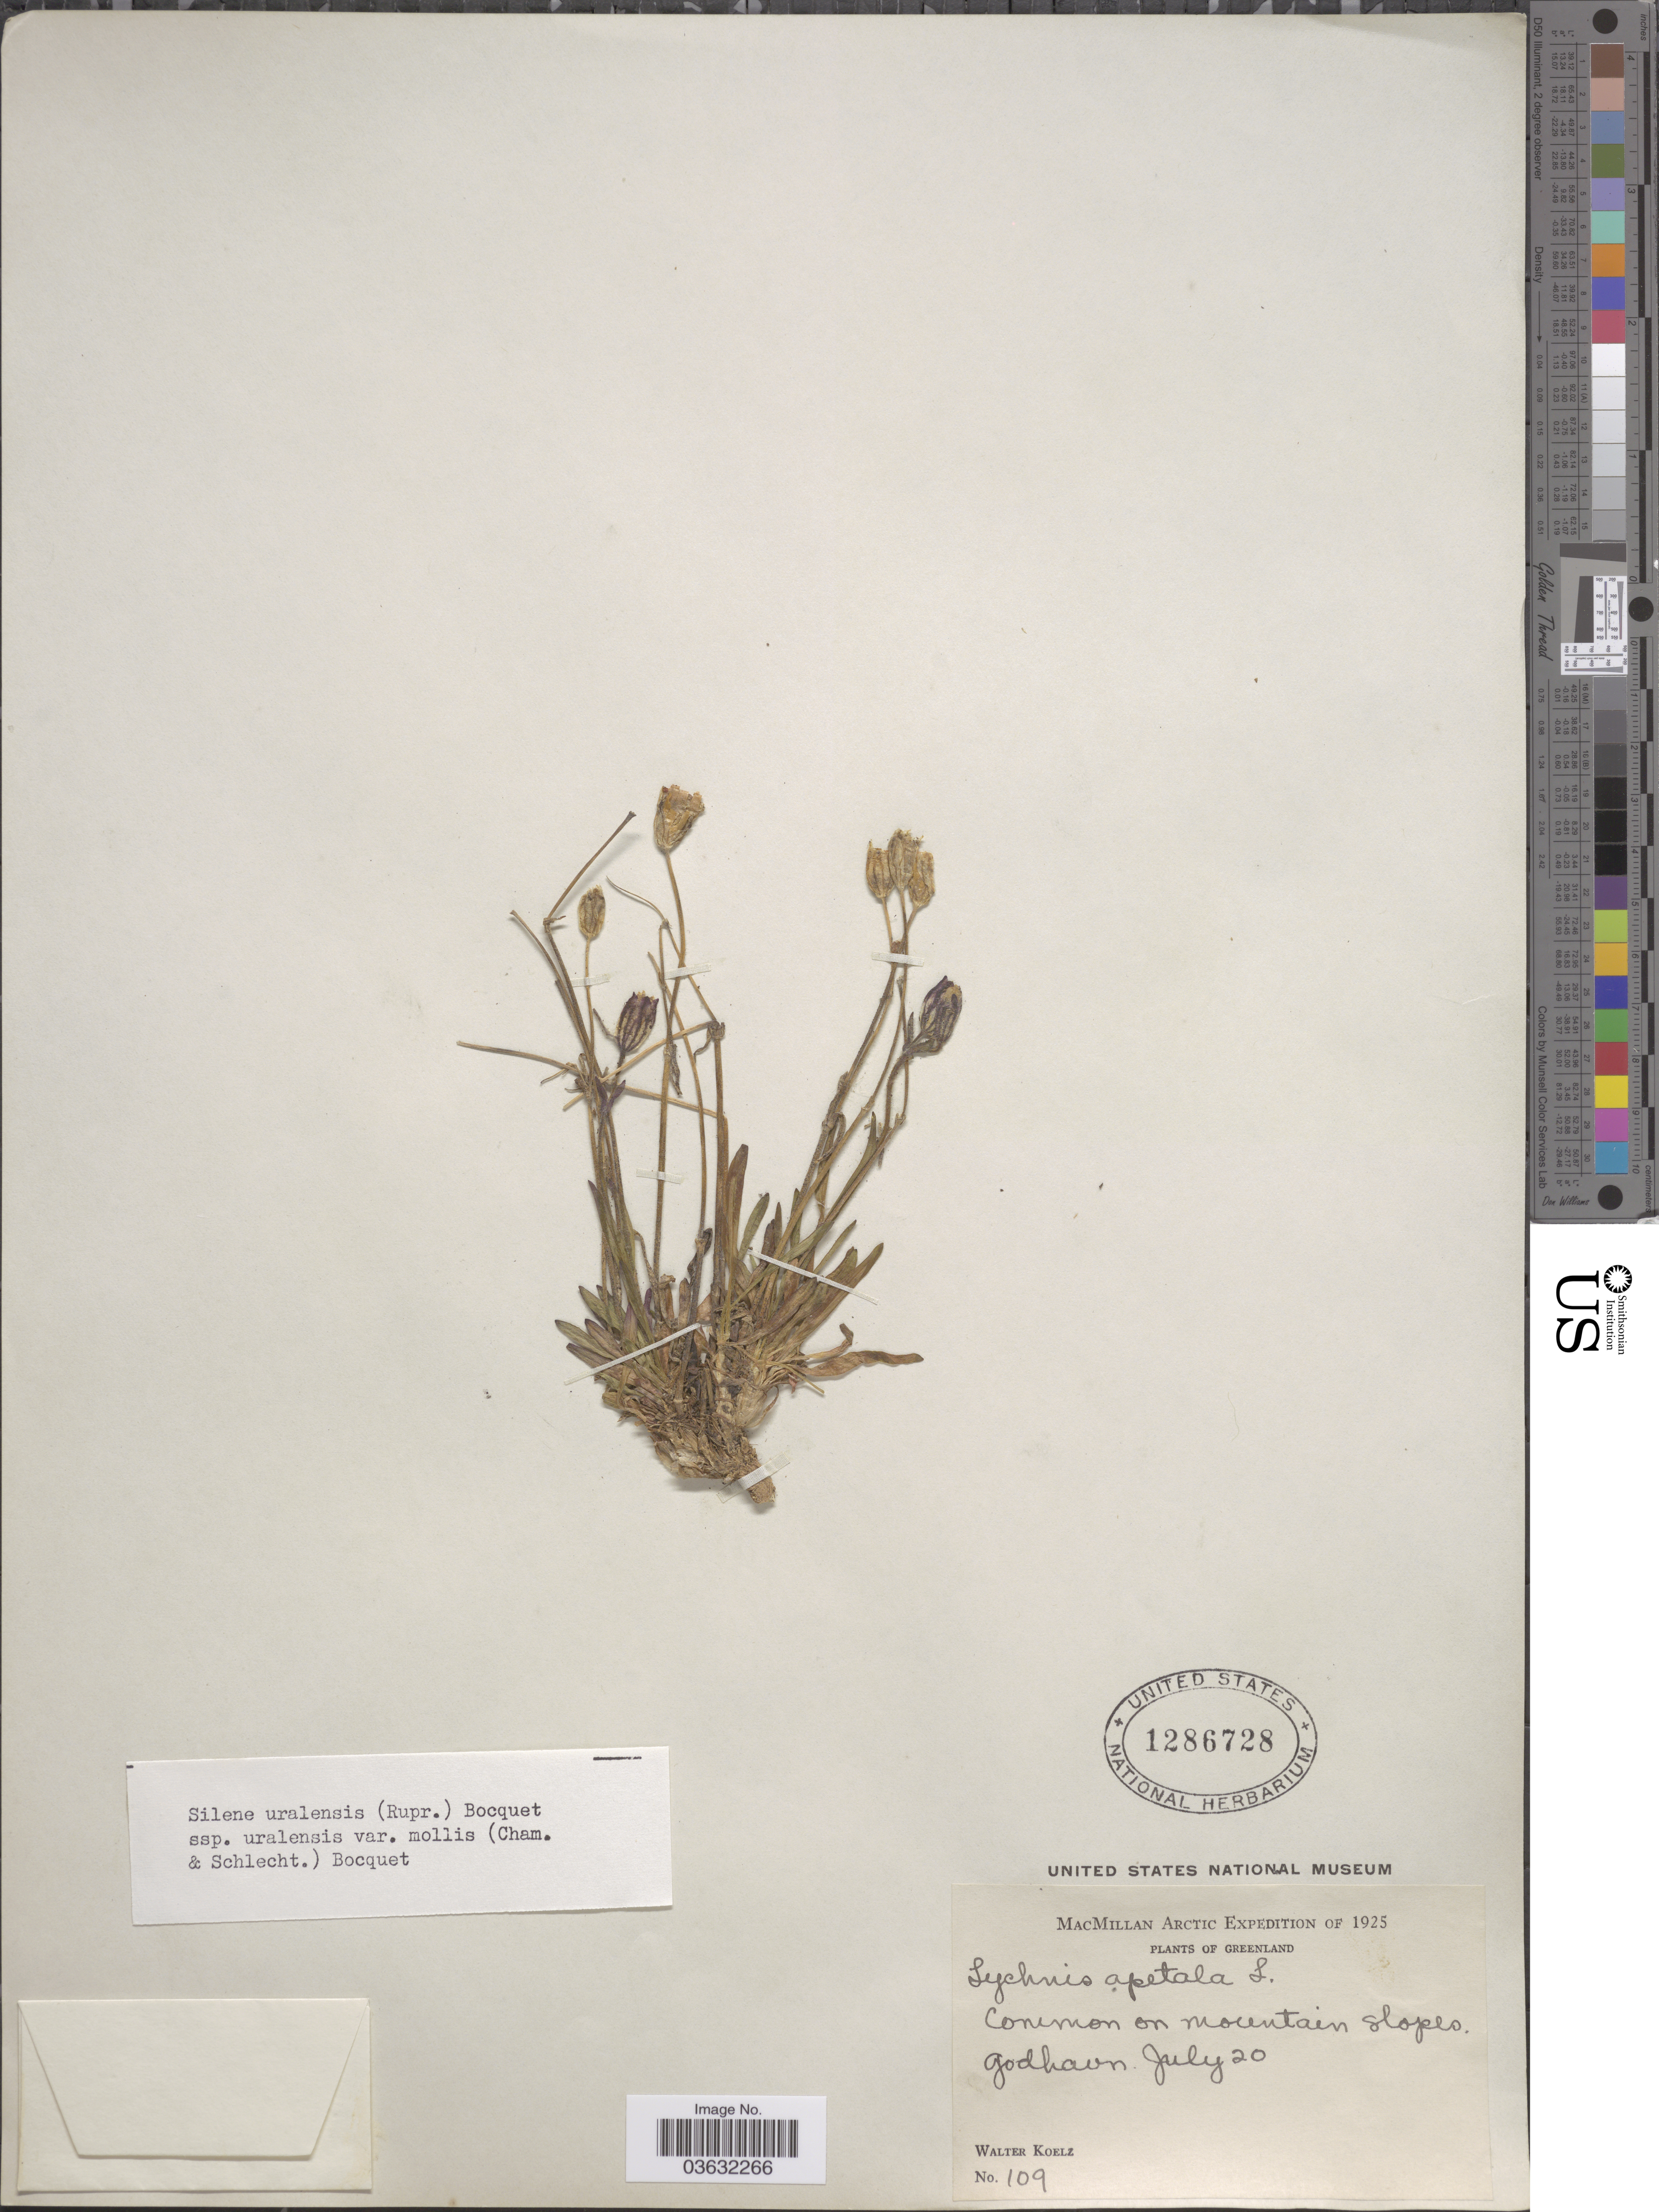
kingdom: Plantae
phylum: Tracheophyta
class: Magnoliopsida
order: Caryophyllales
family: Caryophyllaceae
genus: Silene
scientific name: Silene uralensis var. mollis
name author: (Cham. & Schltdl.) Bocquet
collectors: W. N. Koelz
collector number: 109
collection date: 1925-07-20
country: Greenland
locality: Arctic. Common on mountain slopes. Godhavn.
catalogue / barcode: US 1286728